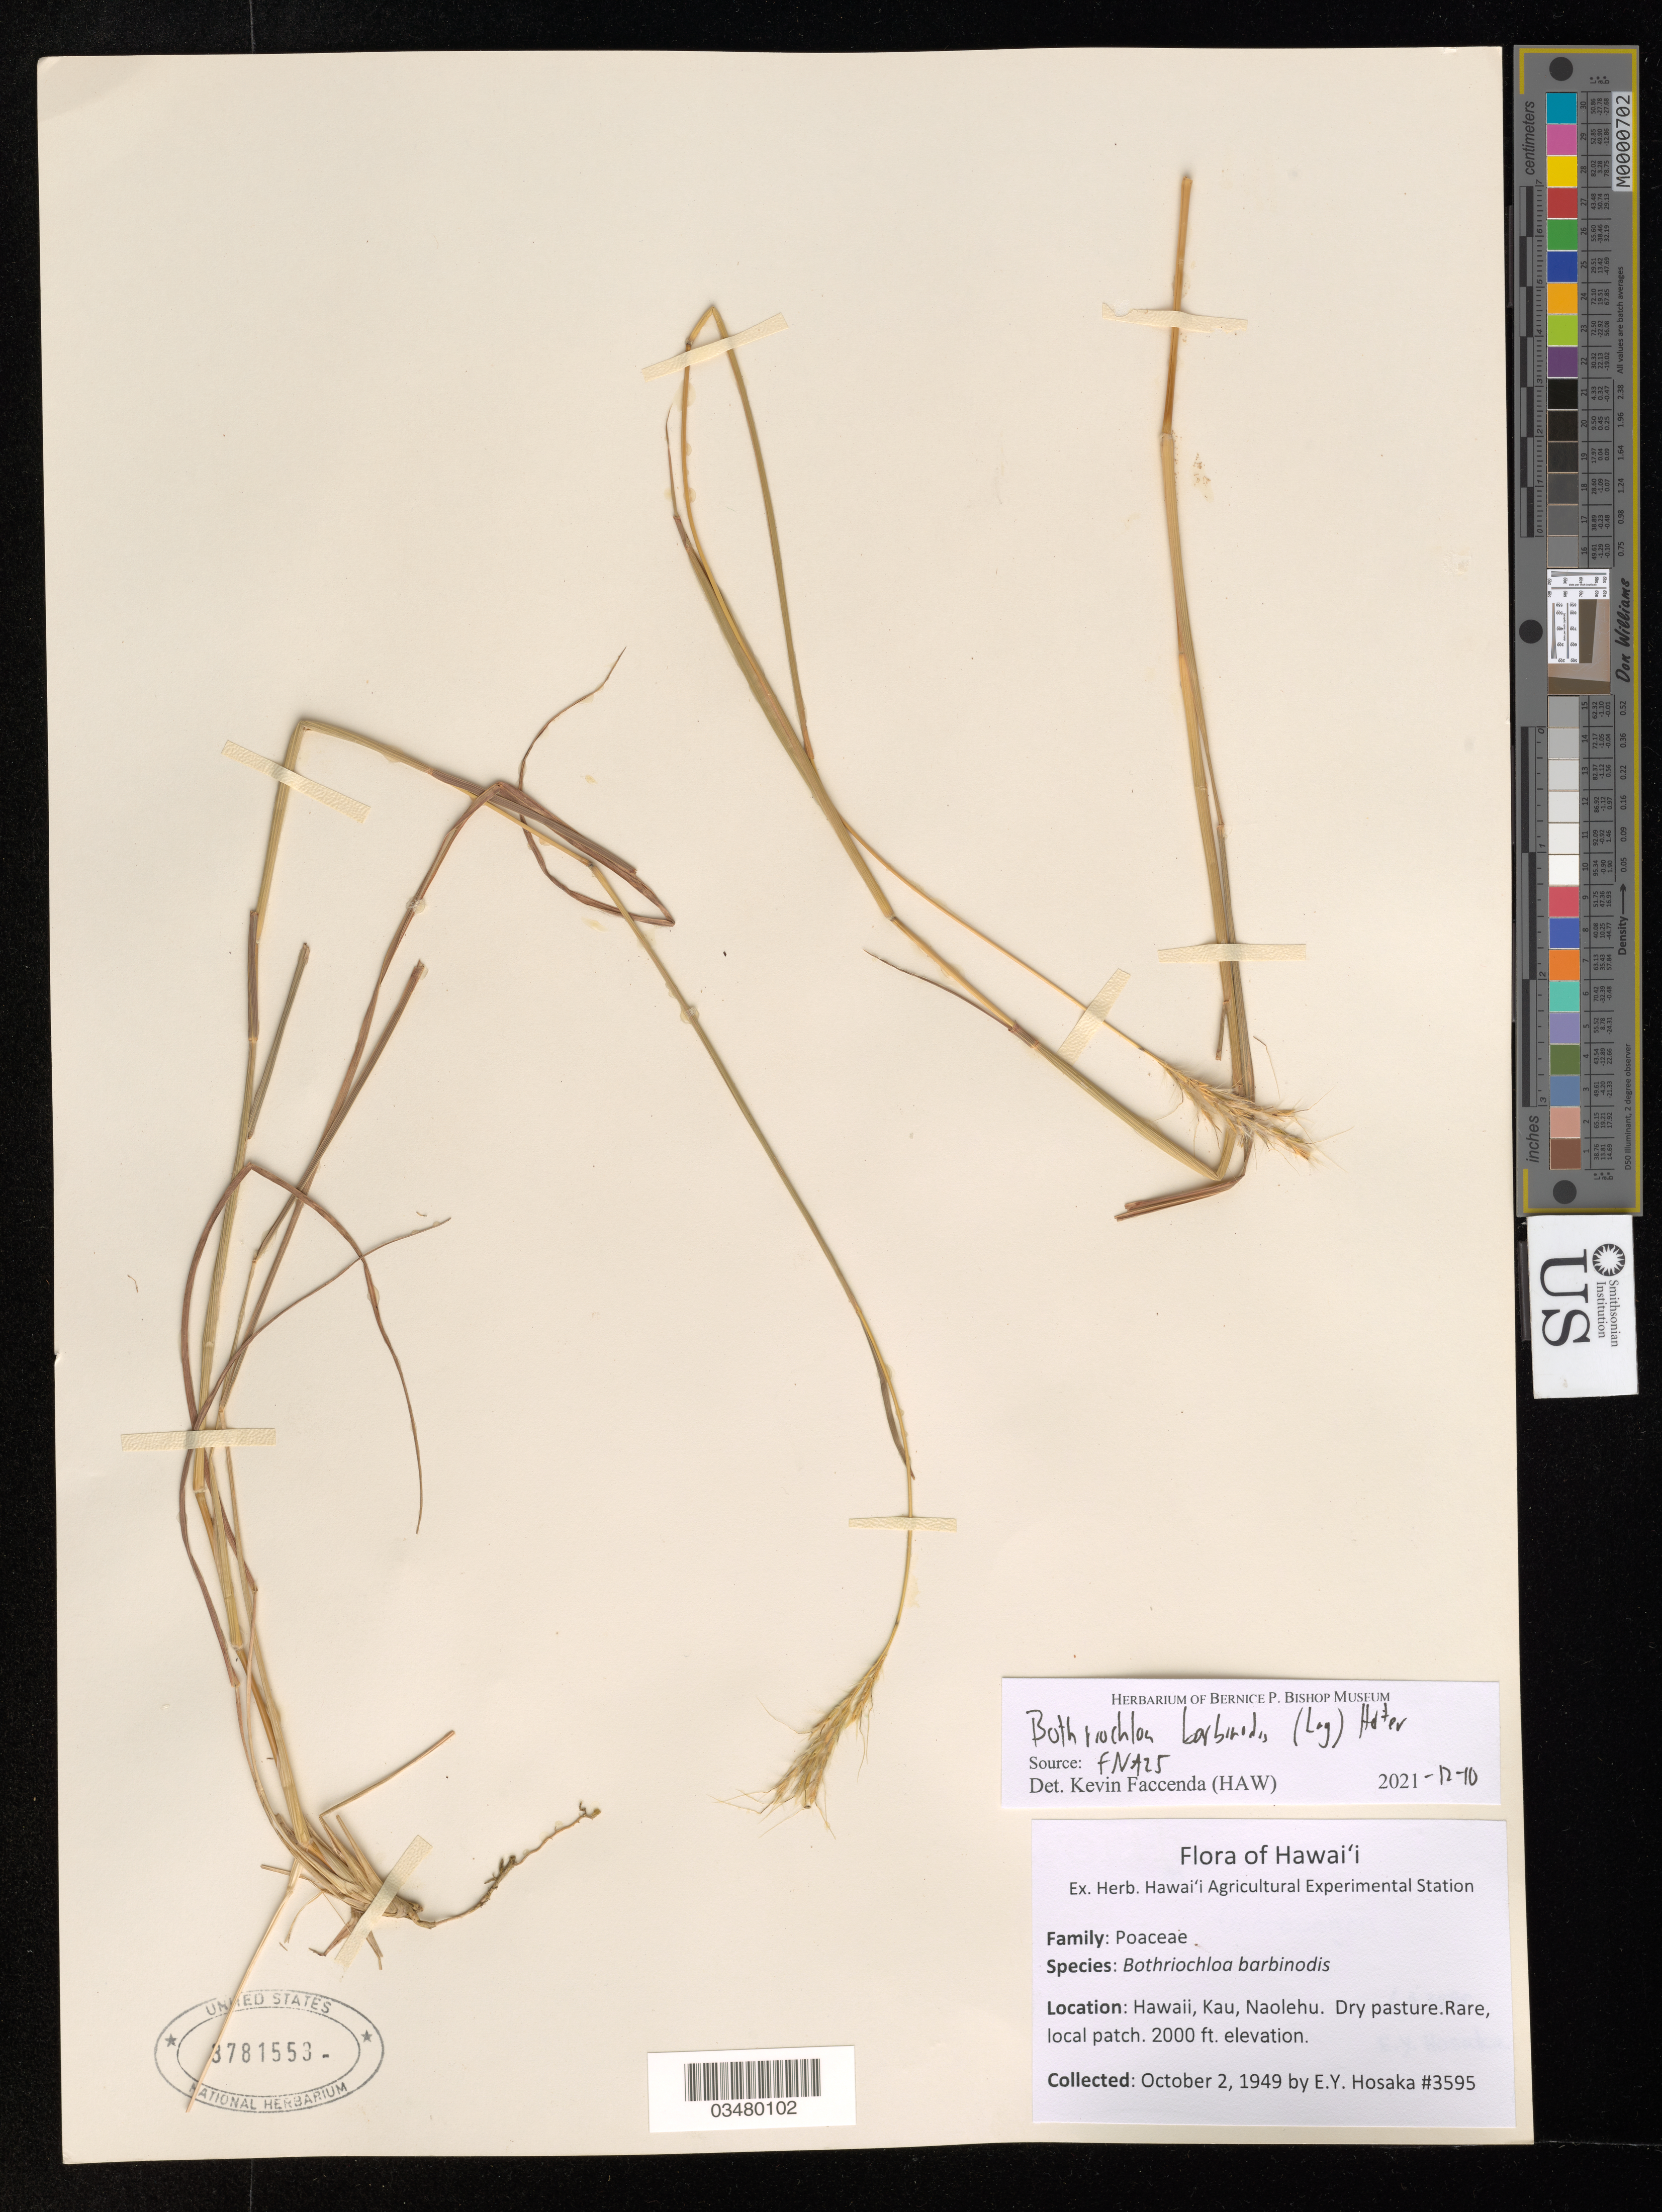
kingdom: Plantae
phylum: Tracheophyta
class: Liliopsida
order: Poales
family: Poaceae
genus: Bothriochloa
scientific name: Bothriochloa barbinodis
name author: (Lag.) Herter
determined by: Faccenda, K.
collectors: E. Y. Hosaka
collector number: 3595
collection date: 1949-10-02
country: United States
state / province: Hawaii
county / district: Hawaii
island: Hawaii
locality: Kau, Naolehu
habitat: Dry pasture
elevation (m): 610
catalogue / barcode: US 3781553